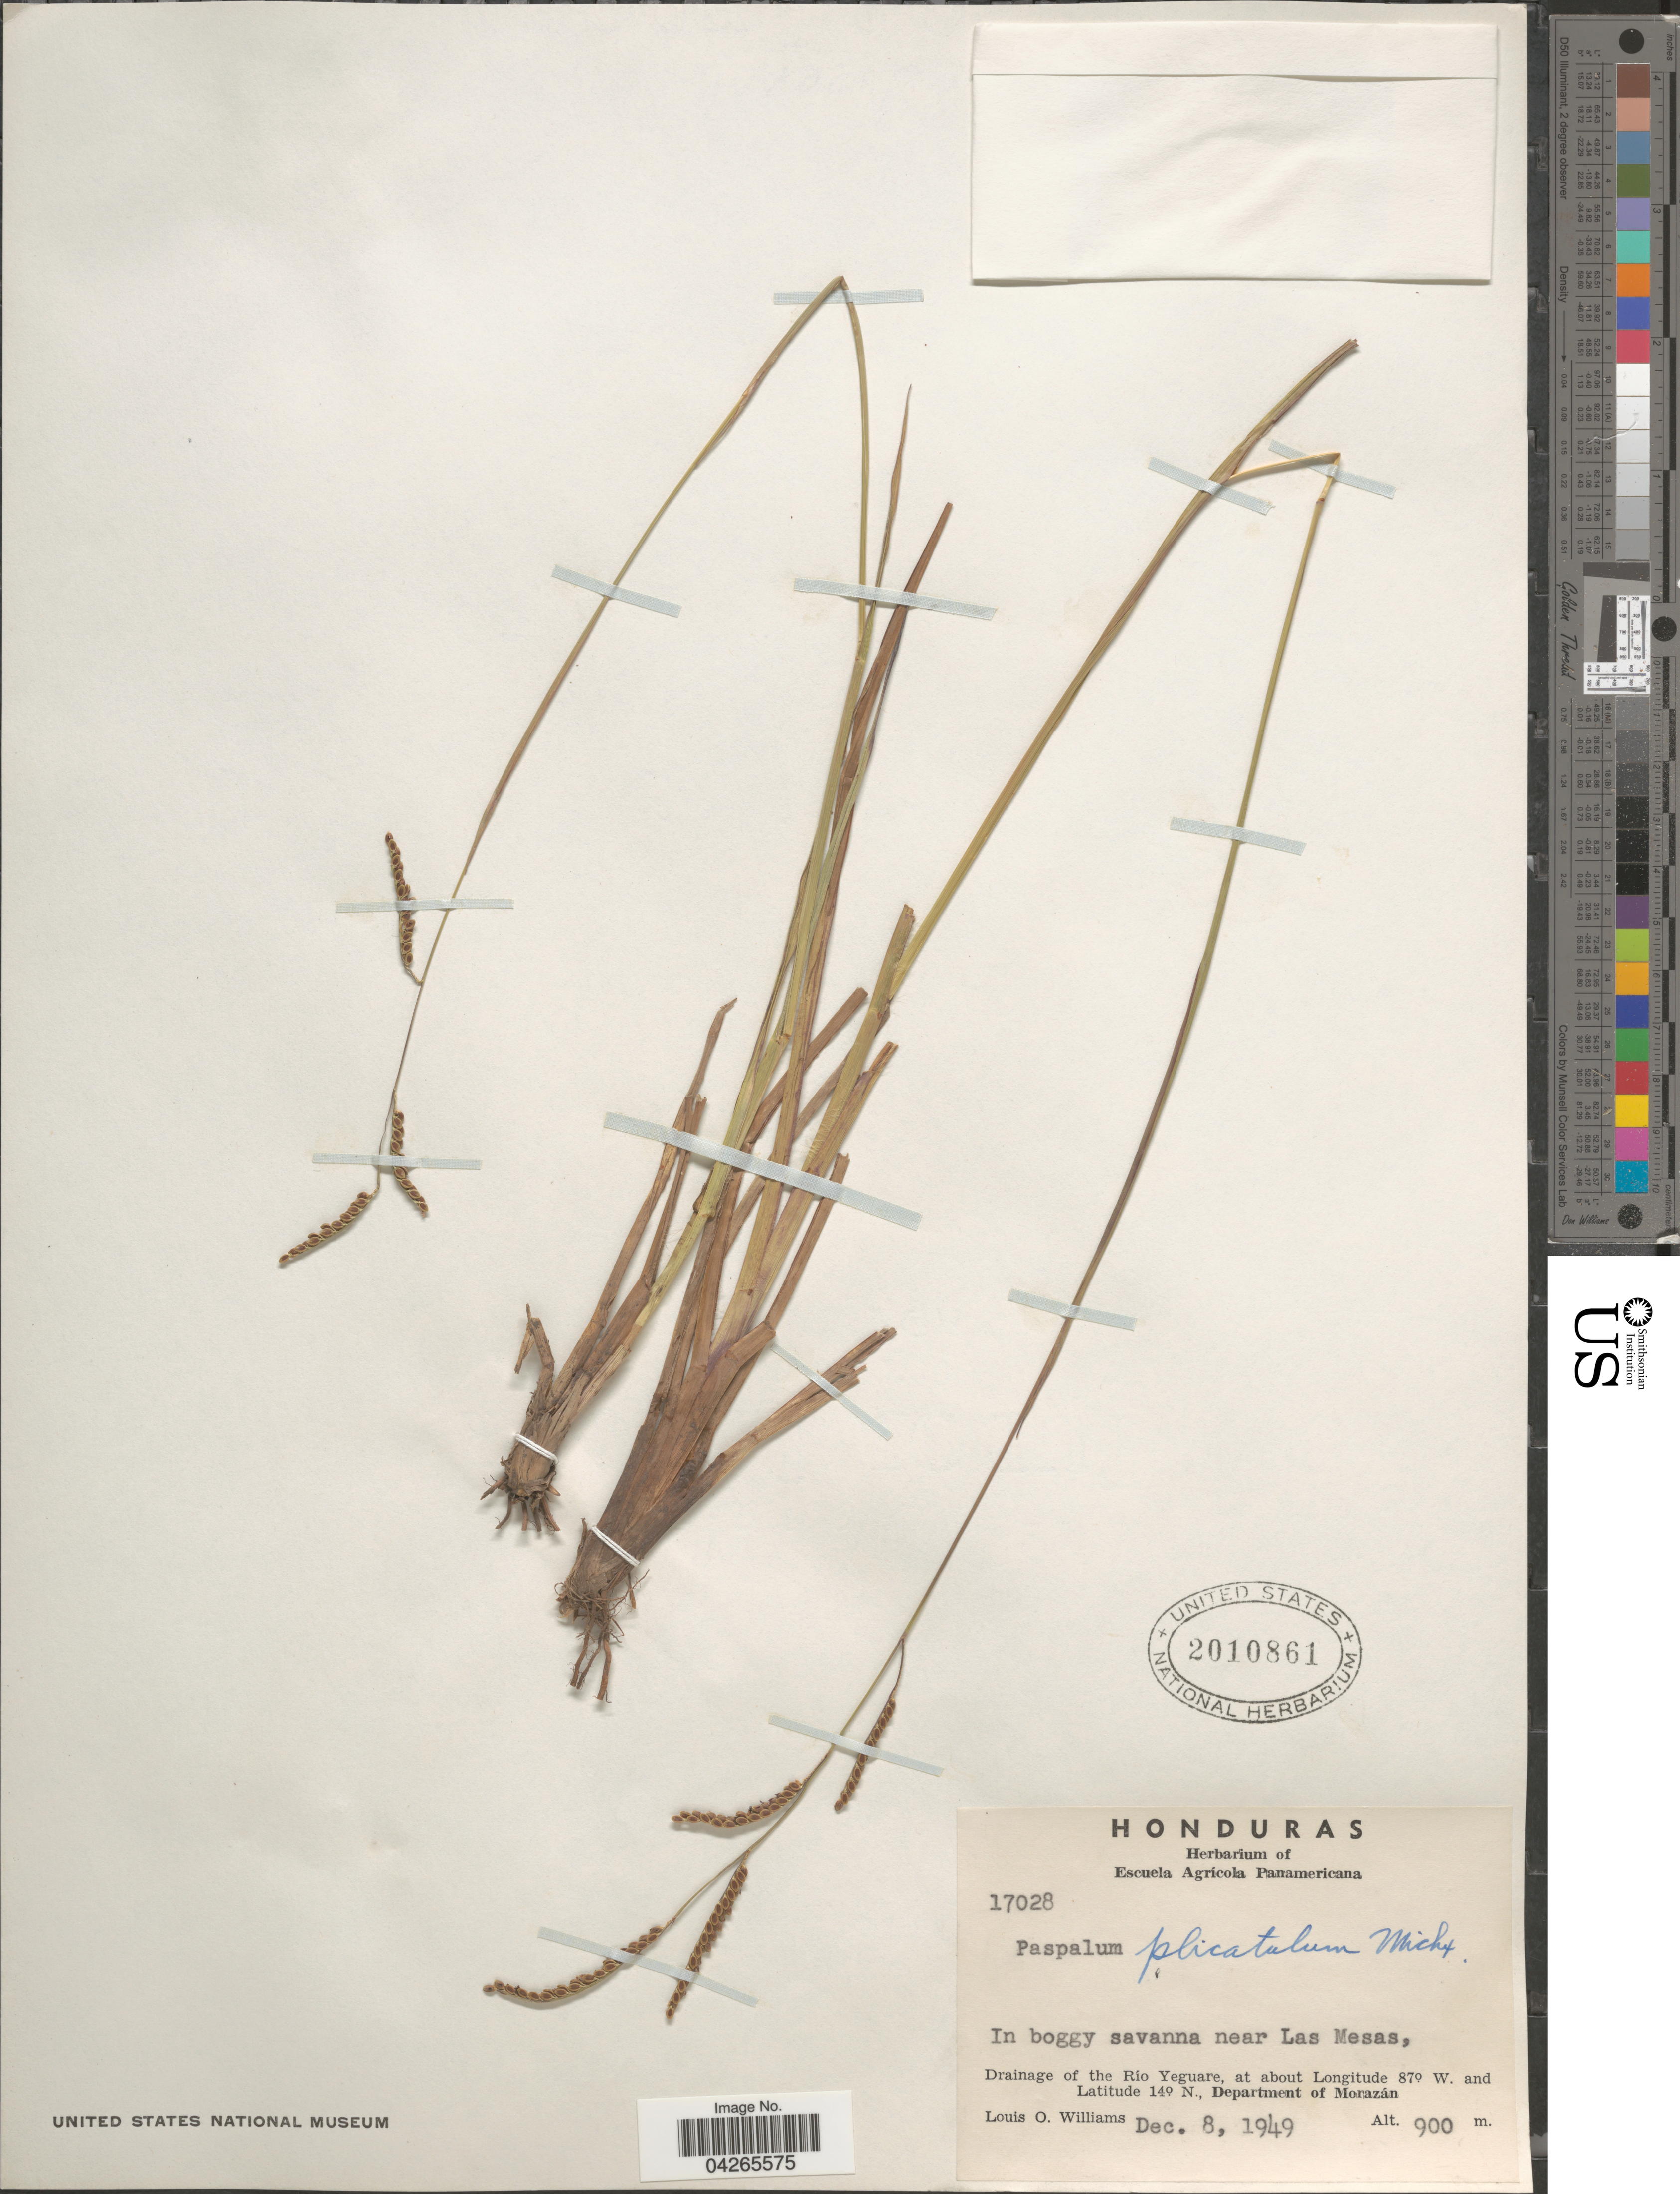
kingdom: Plantae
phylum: Tracheophyta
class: Liliopsida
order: Poales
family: Poaceae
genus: Paspalum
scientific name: Paspalum plicatulum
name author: Michx.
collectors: L. O. Williams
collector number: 17028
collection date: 1949-12-08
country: Honduras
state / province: Fco. Morazán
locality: In boggy savanna near Las Mesas. Drainage of the Río Yeguare. Department of Morazán.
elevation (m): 900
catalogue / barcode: US 2010861